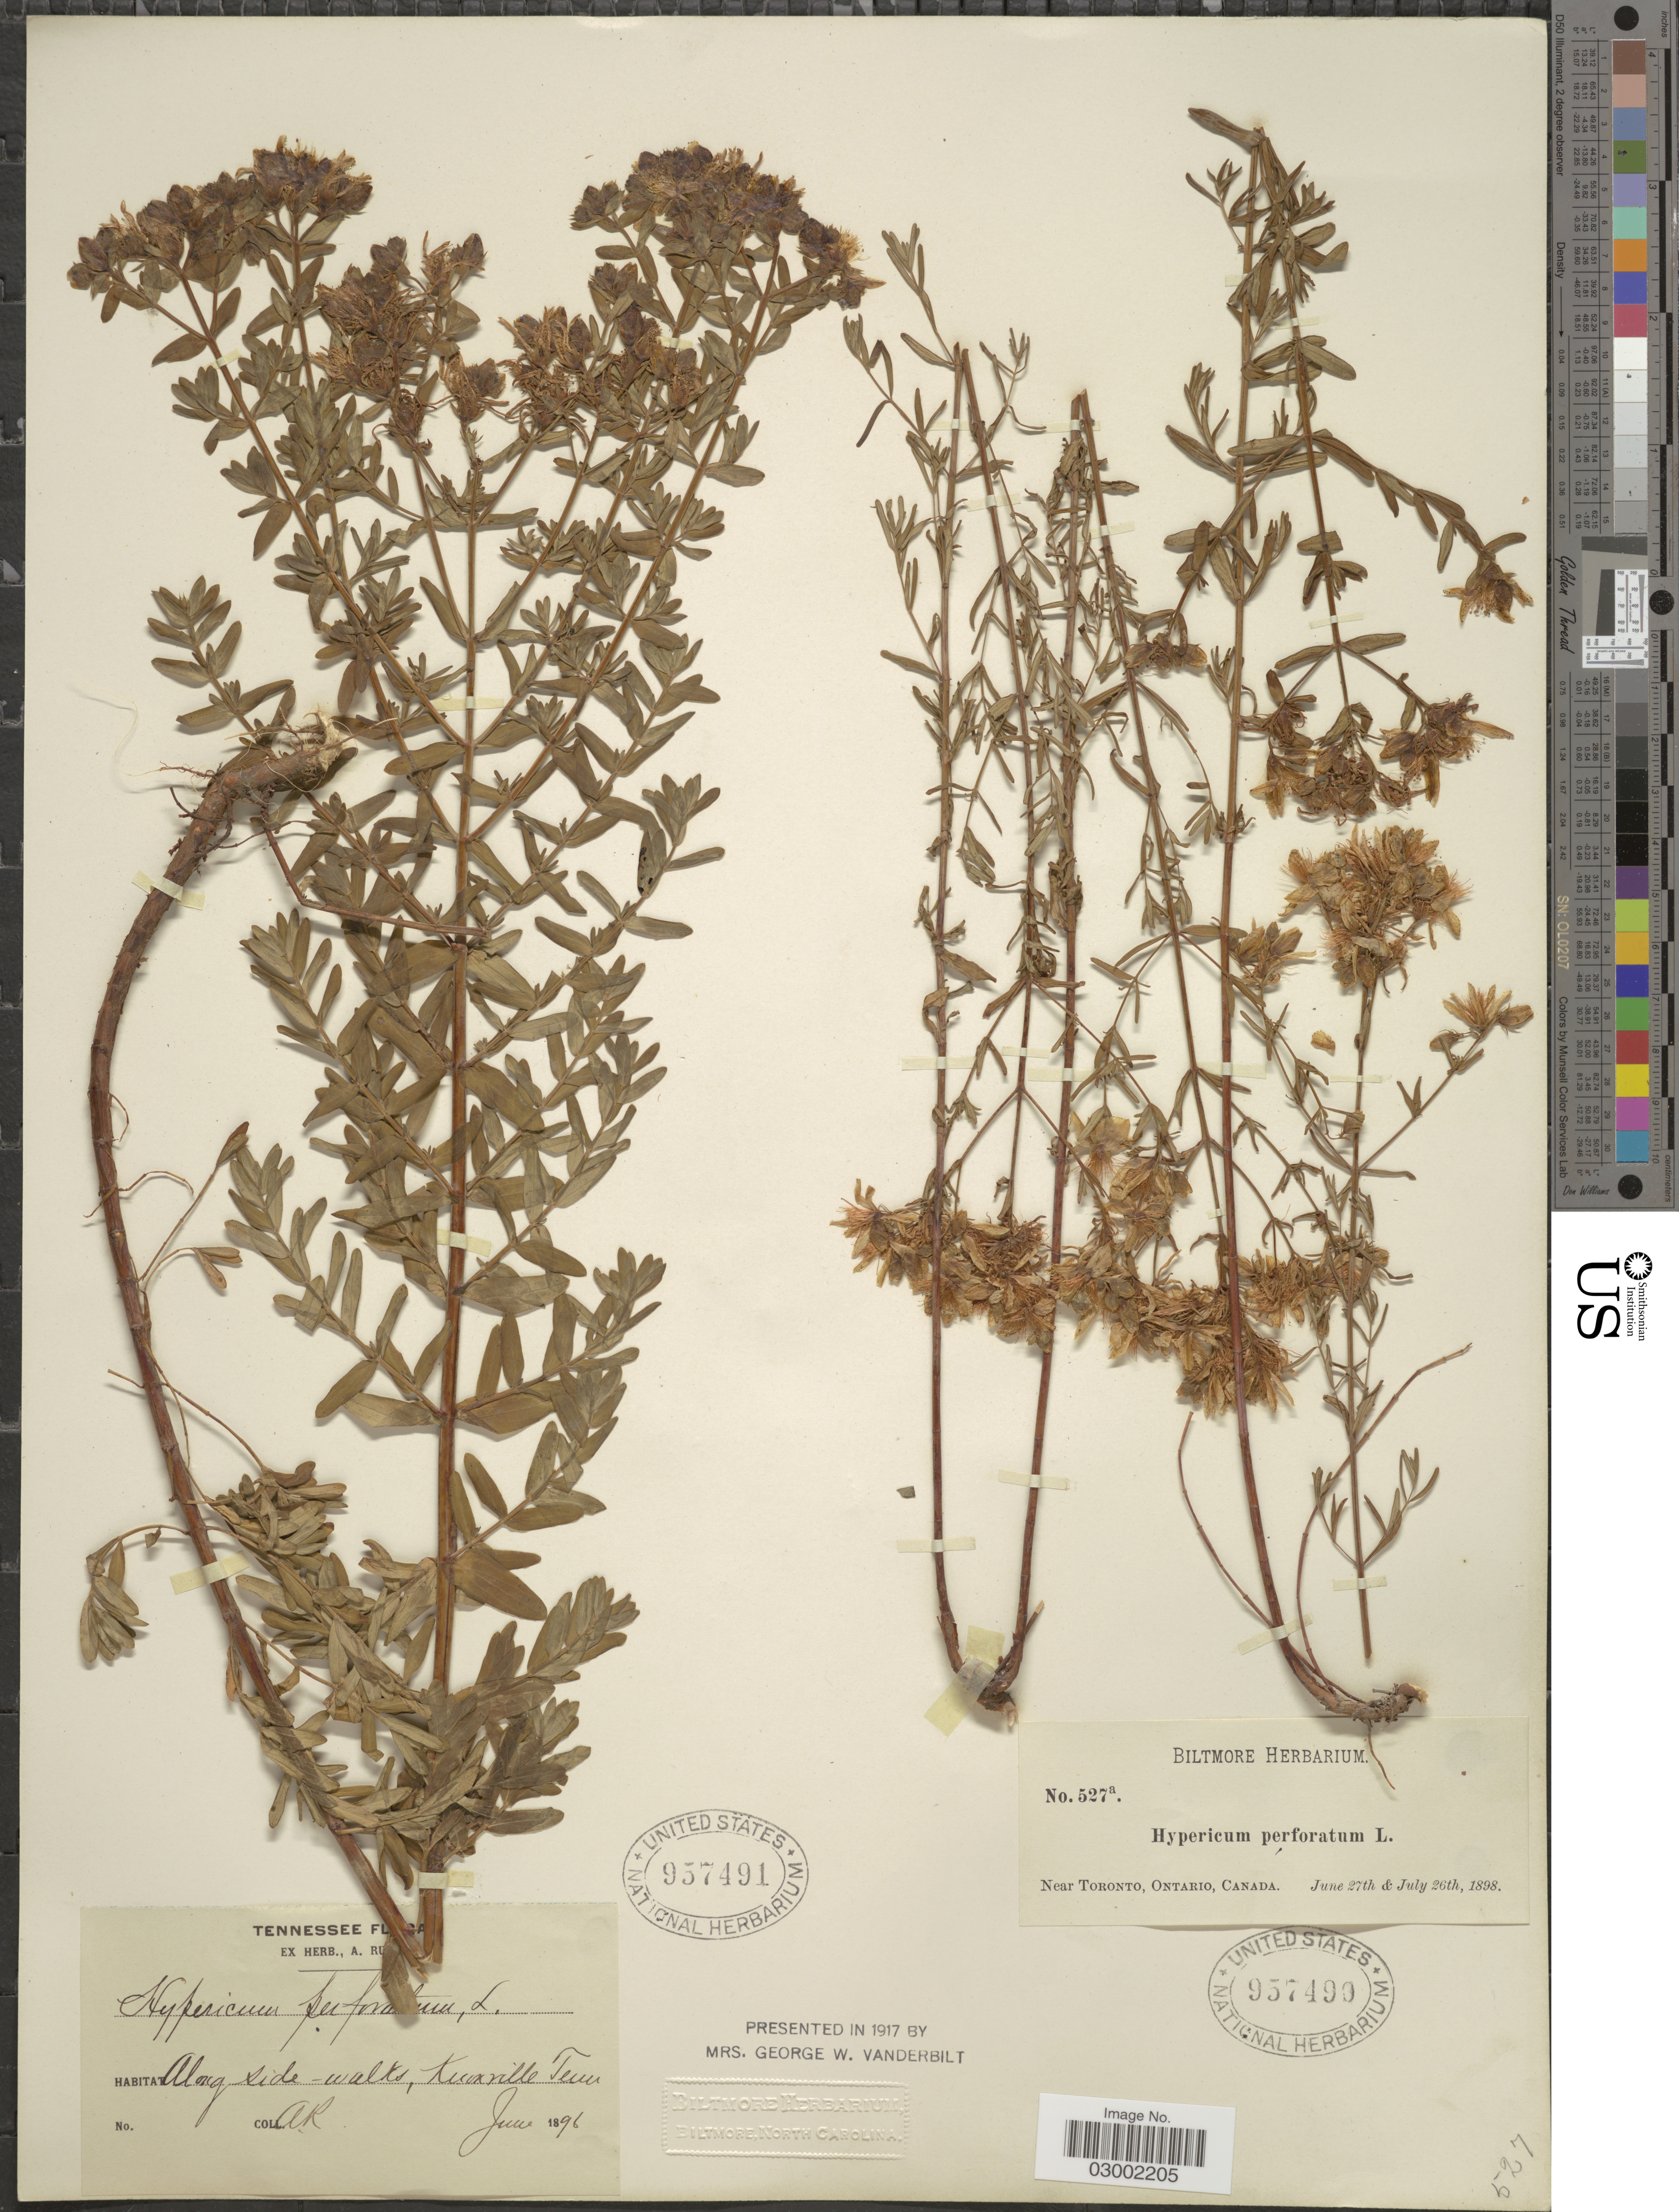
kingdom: Plantae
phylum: Tracheophyta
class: Magnoliopsida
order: Malpighiales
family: Hypericaceae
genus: Hypericum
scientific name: Hypericum perforatum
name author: L.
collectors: A. Ruth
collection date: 1896-06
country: United States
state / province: Tennessee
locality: Along side-walks, Knoxville Tenn.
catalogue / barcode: US 957491-2